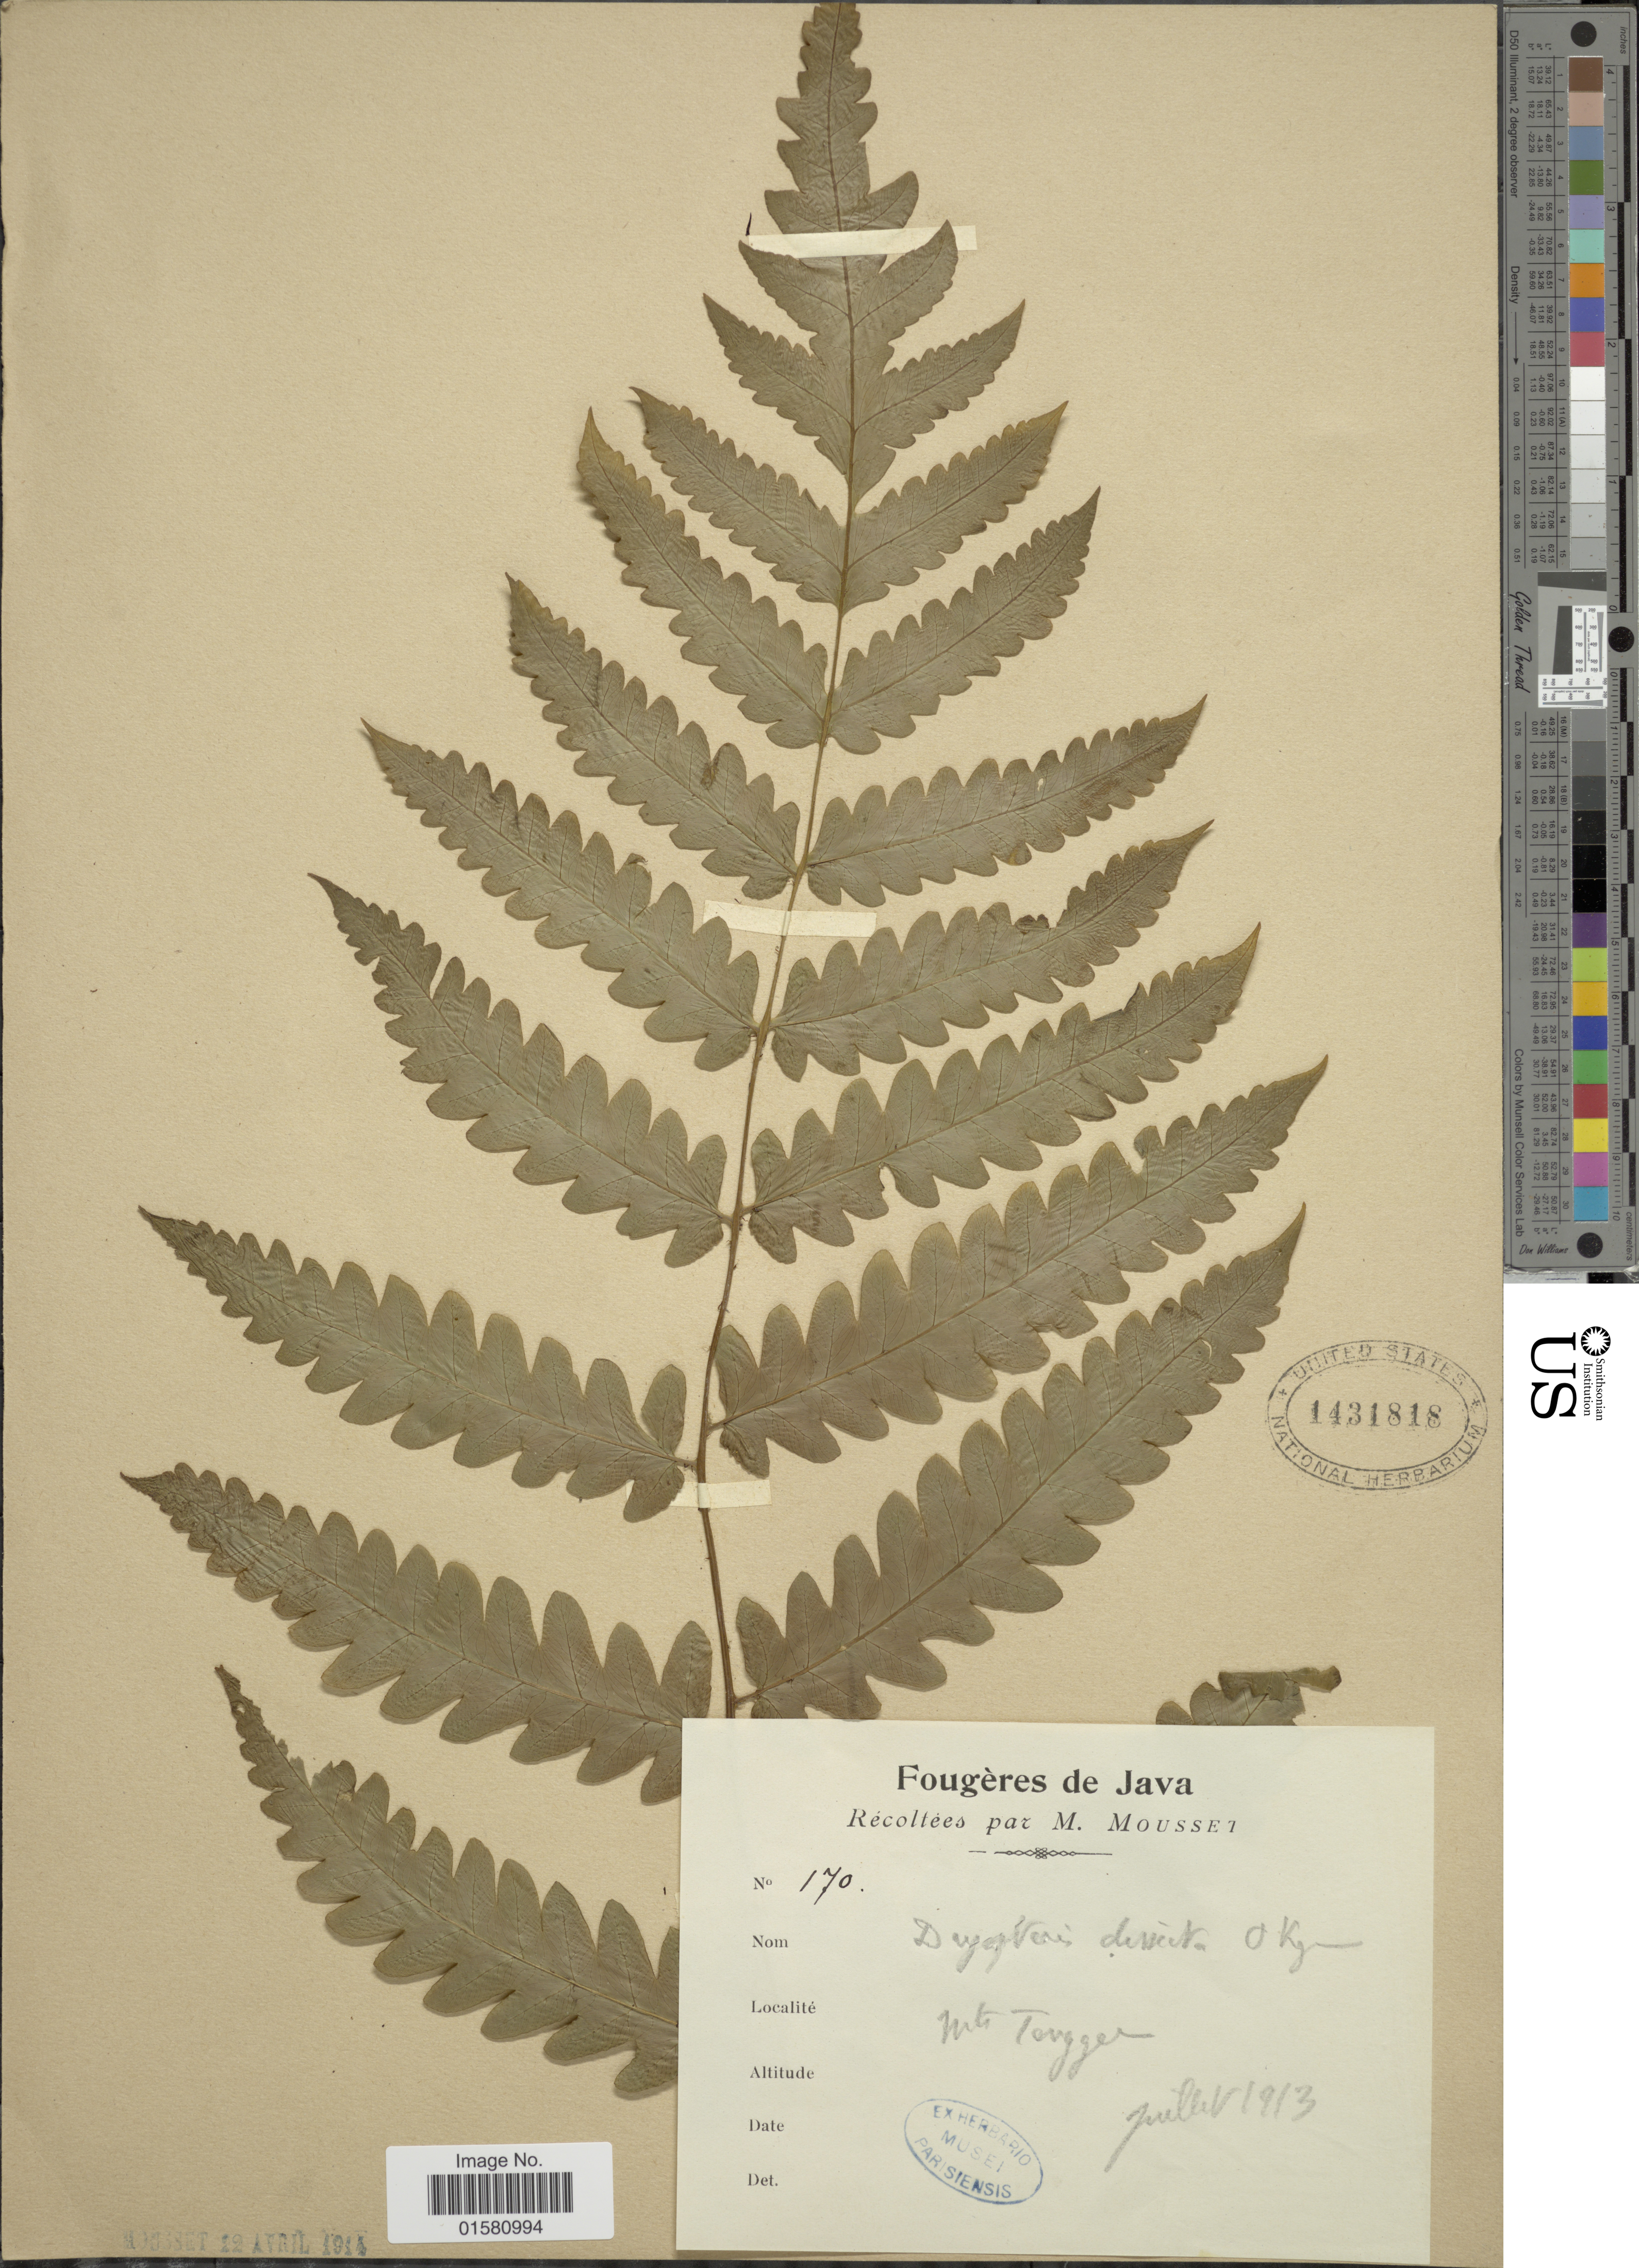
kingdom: Plantae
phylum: Tracheophyta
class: Polypodiopsida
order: Polypodiales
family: Tectariaceae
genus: Tectaria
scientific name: Tectaria dissecta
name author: (G. Forst.) Lellinger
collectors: M. Mousset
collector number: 170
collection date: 1913-07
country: Indonesia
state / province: Java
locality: Mt. Tonnger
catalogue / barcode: US 1431818